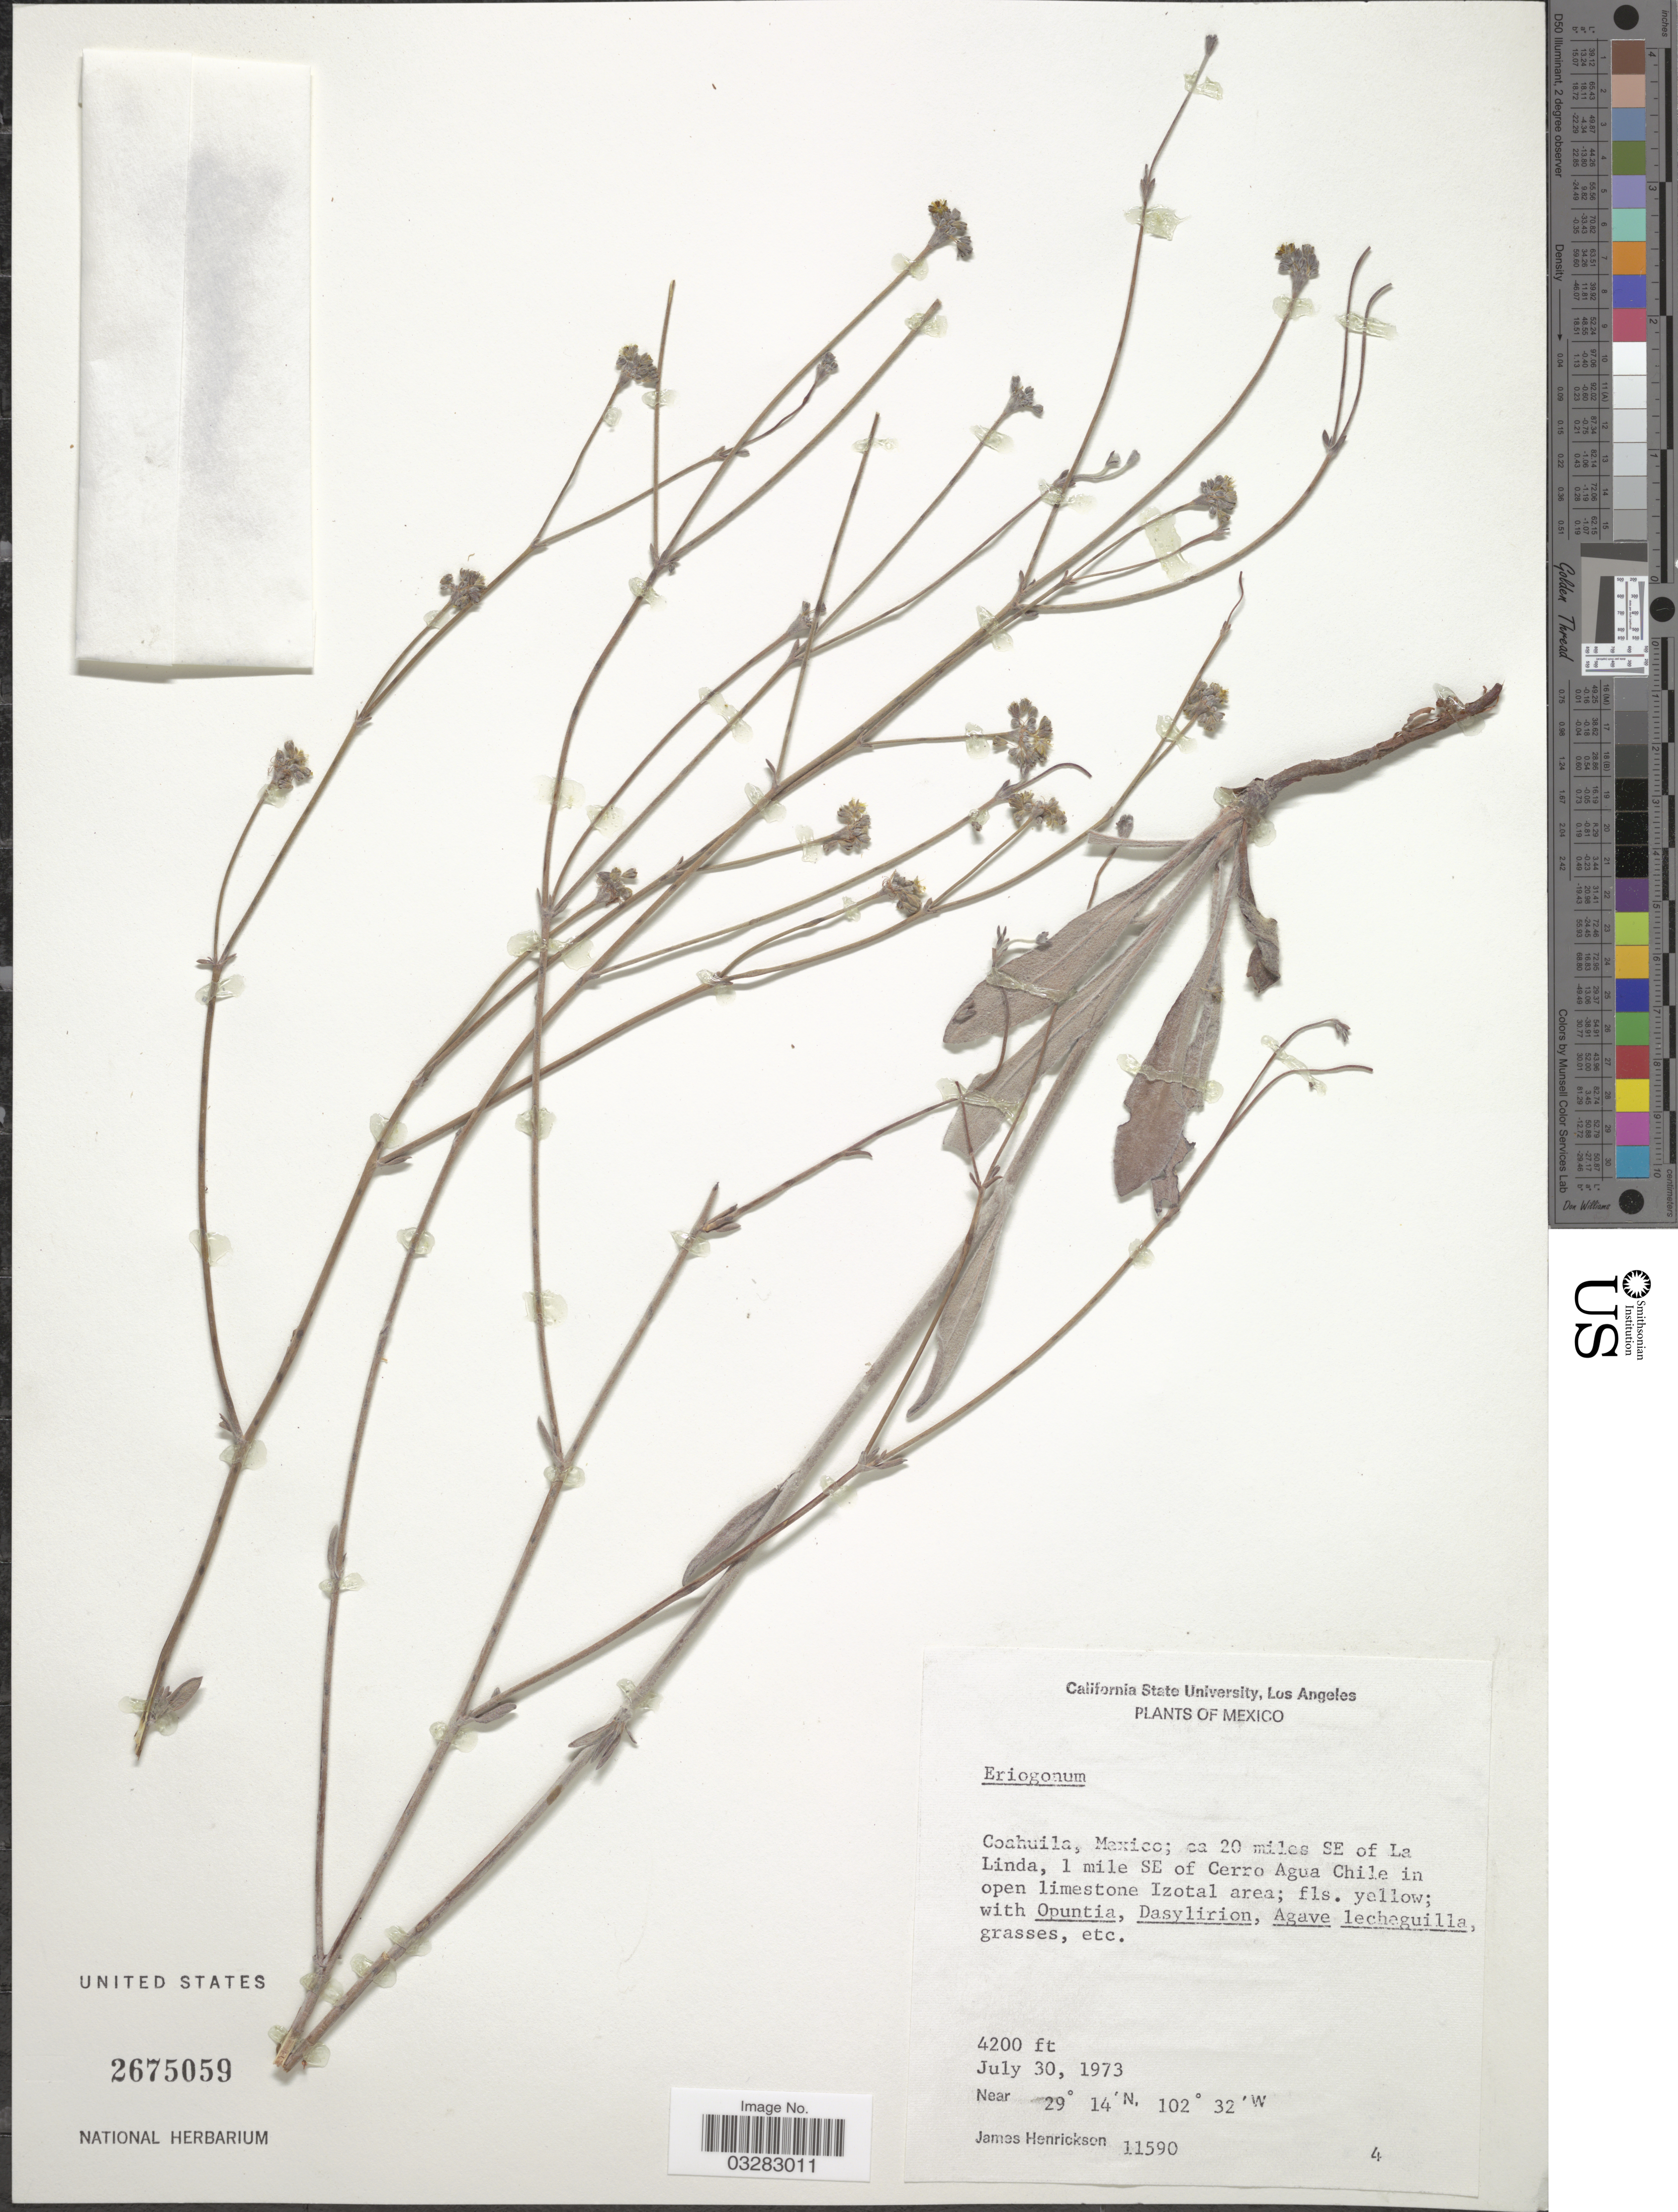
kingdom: Plantae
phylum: Tracheophyta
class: Magnoliopsida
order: Caryophyllales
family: Polygonaceae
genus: Eriogonum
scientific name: Eriogonum sp.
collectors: J. Henrickson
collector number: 11590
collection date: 1973-07-30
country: Mexico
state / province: Coahuila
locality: Ca 20 miles SE of La Linda, 1 mile SE of Cerro Agua Chile in open limestone Izotal area.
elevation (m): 1280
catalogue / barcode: US 2675059